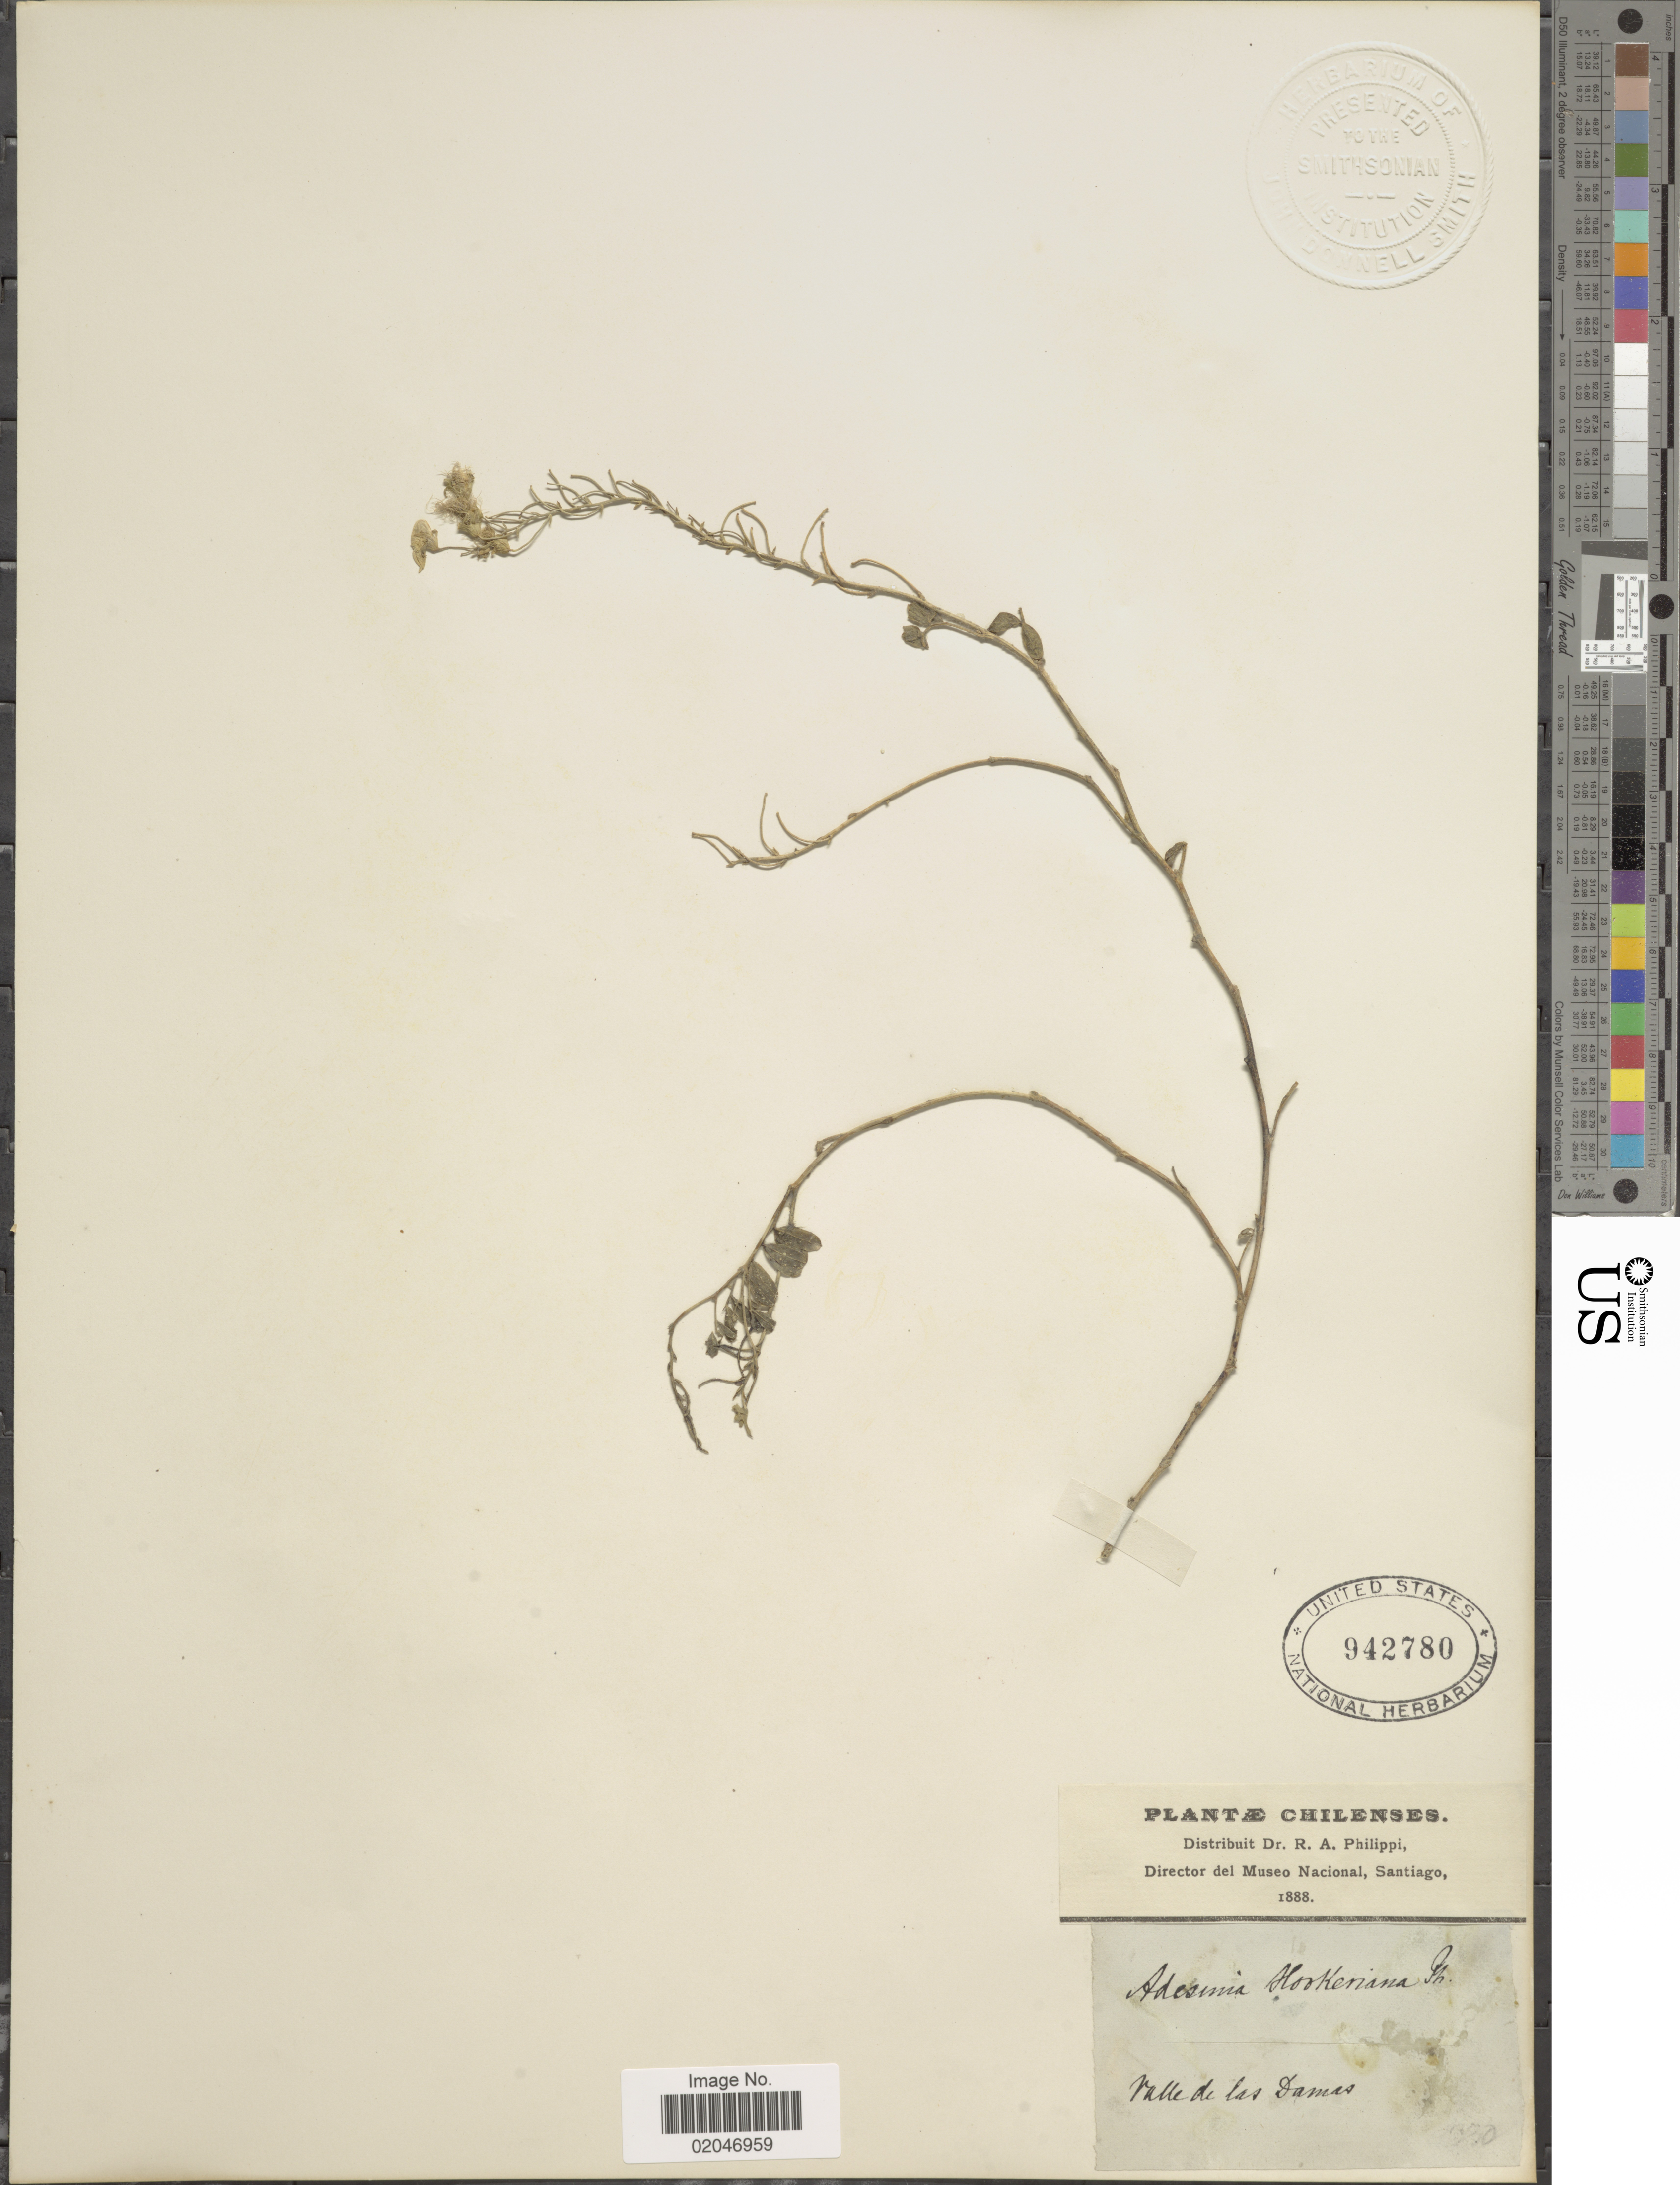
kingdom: Plantae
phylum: Tracheophyta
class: Magnoliopsida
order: Fabales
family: Fabaceae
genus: Adesmia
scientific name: Adesmia hookeriana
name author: Gillies ex Hook.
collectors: R. A. Philippi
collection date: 1888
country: Chile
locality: Valle de las Damas, Chilenses.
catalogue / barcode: US 942780